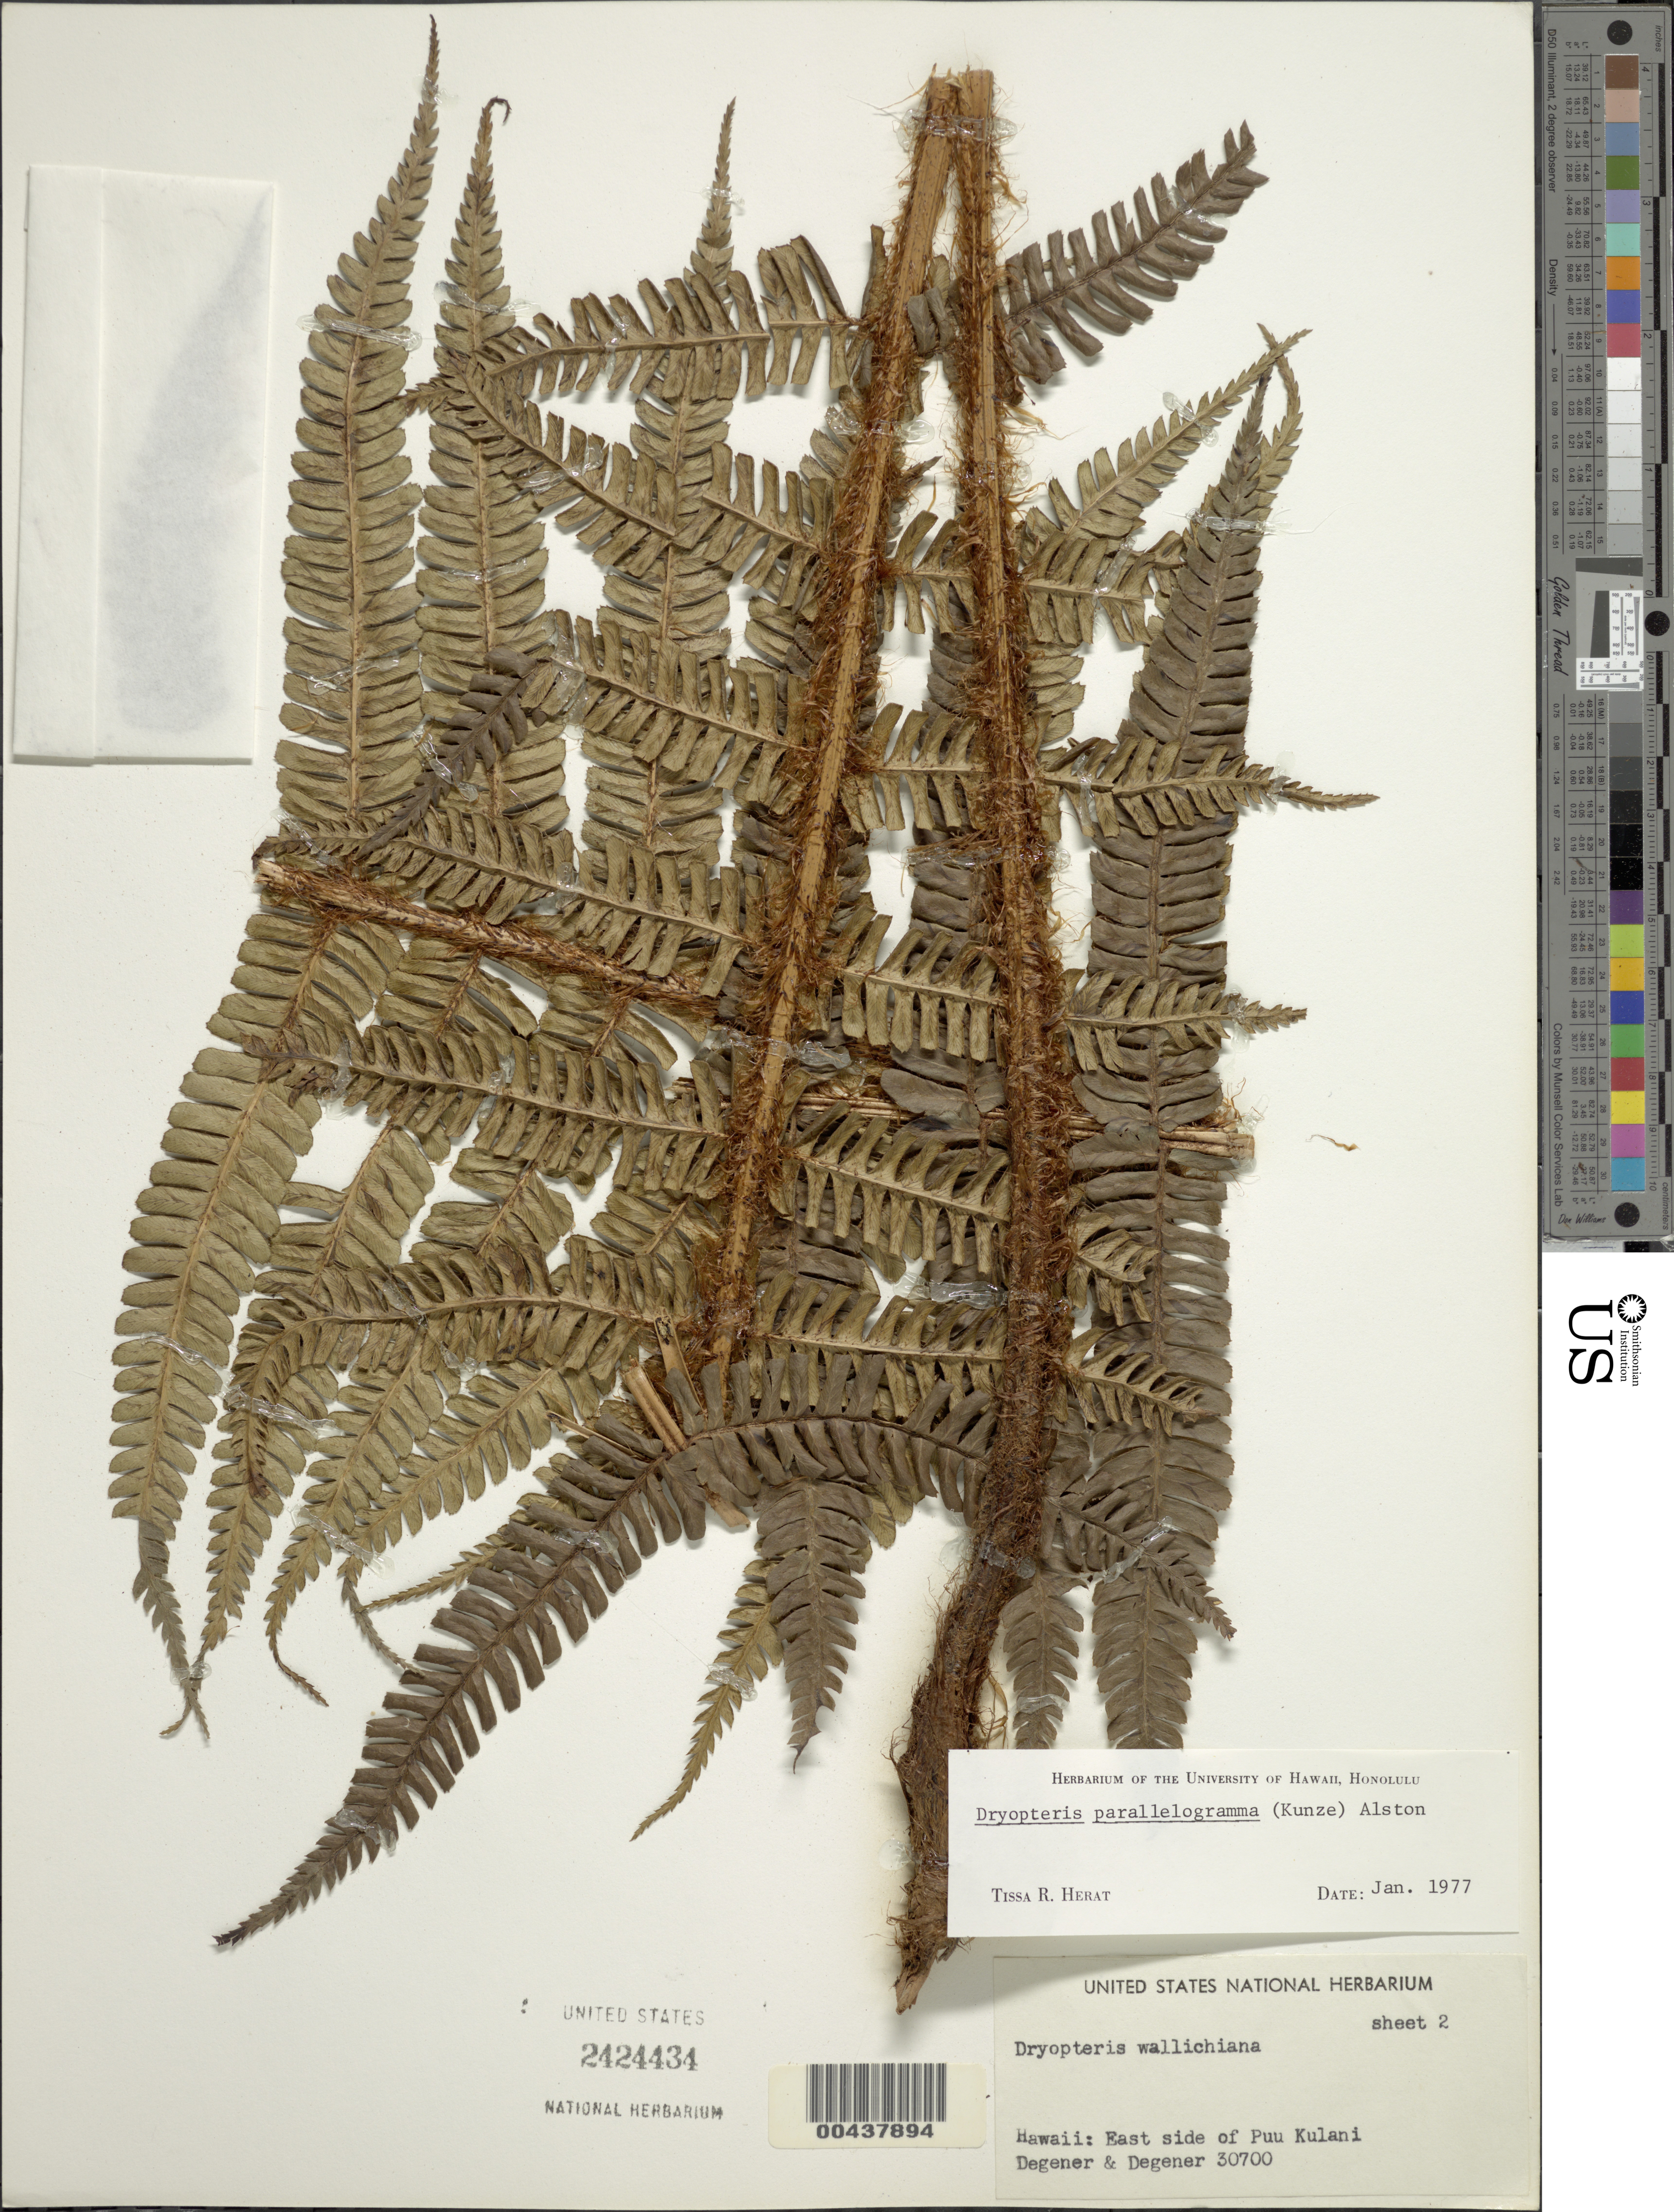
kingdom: Plantae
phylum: Tracheophyta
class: Polypodiopsida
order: Polypodiales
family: Dryopteridaceae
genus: Dryopteris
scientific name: Dryopteris wallichiana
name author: (Spreng.) Hyl.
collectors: O. Degener & O. Degener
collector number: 30700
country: United States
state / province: Hawaii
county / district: Hawaii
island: Hawaii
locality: E side of Puu Kulani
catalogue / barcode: US 2424434